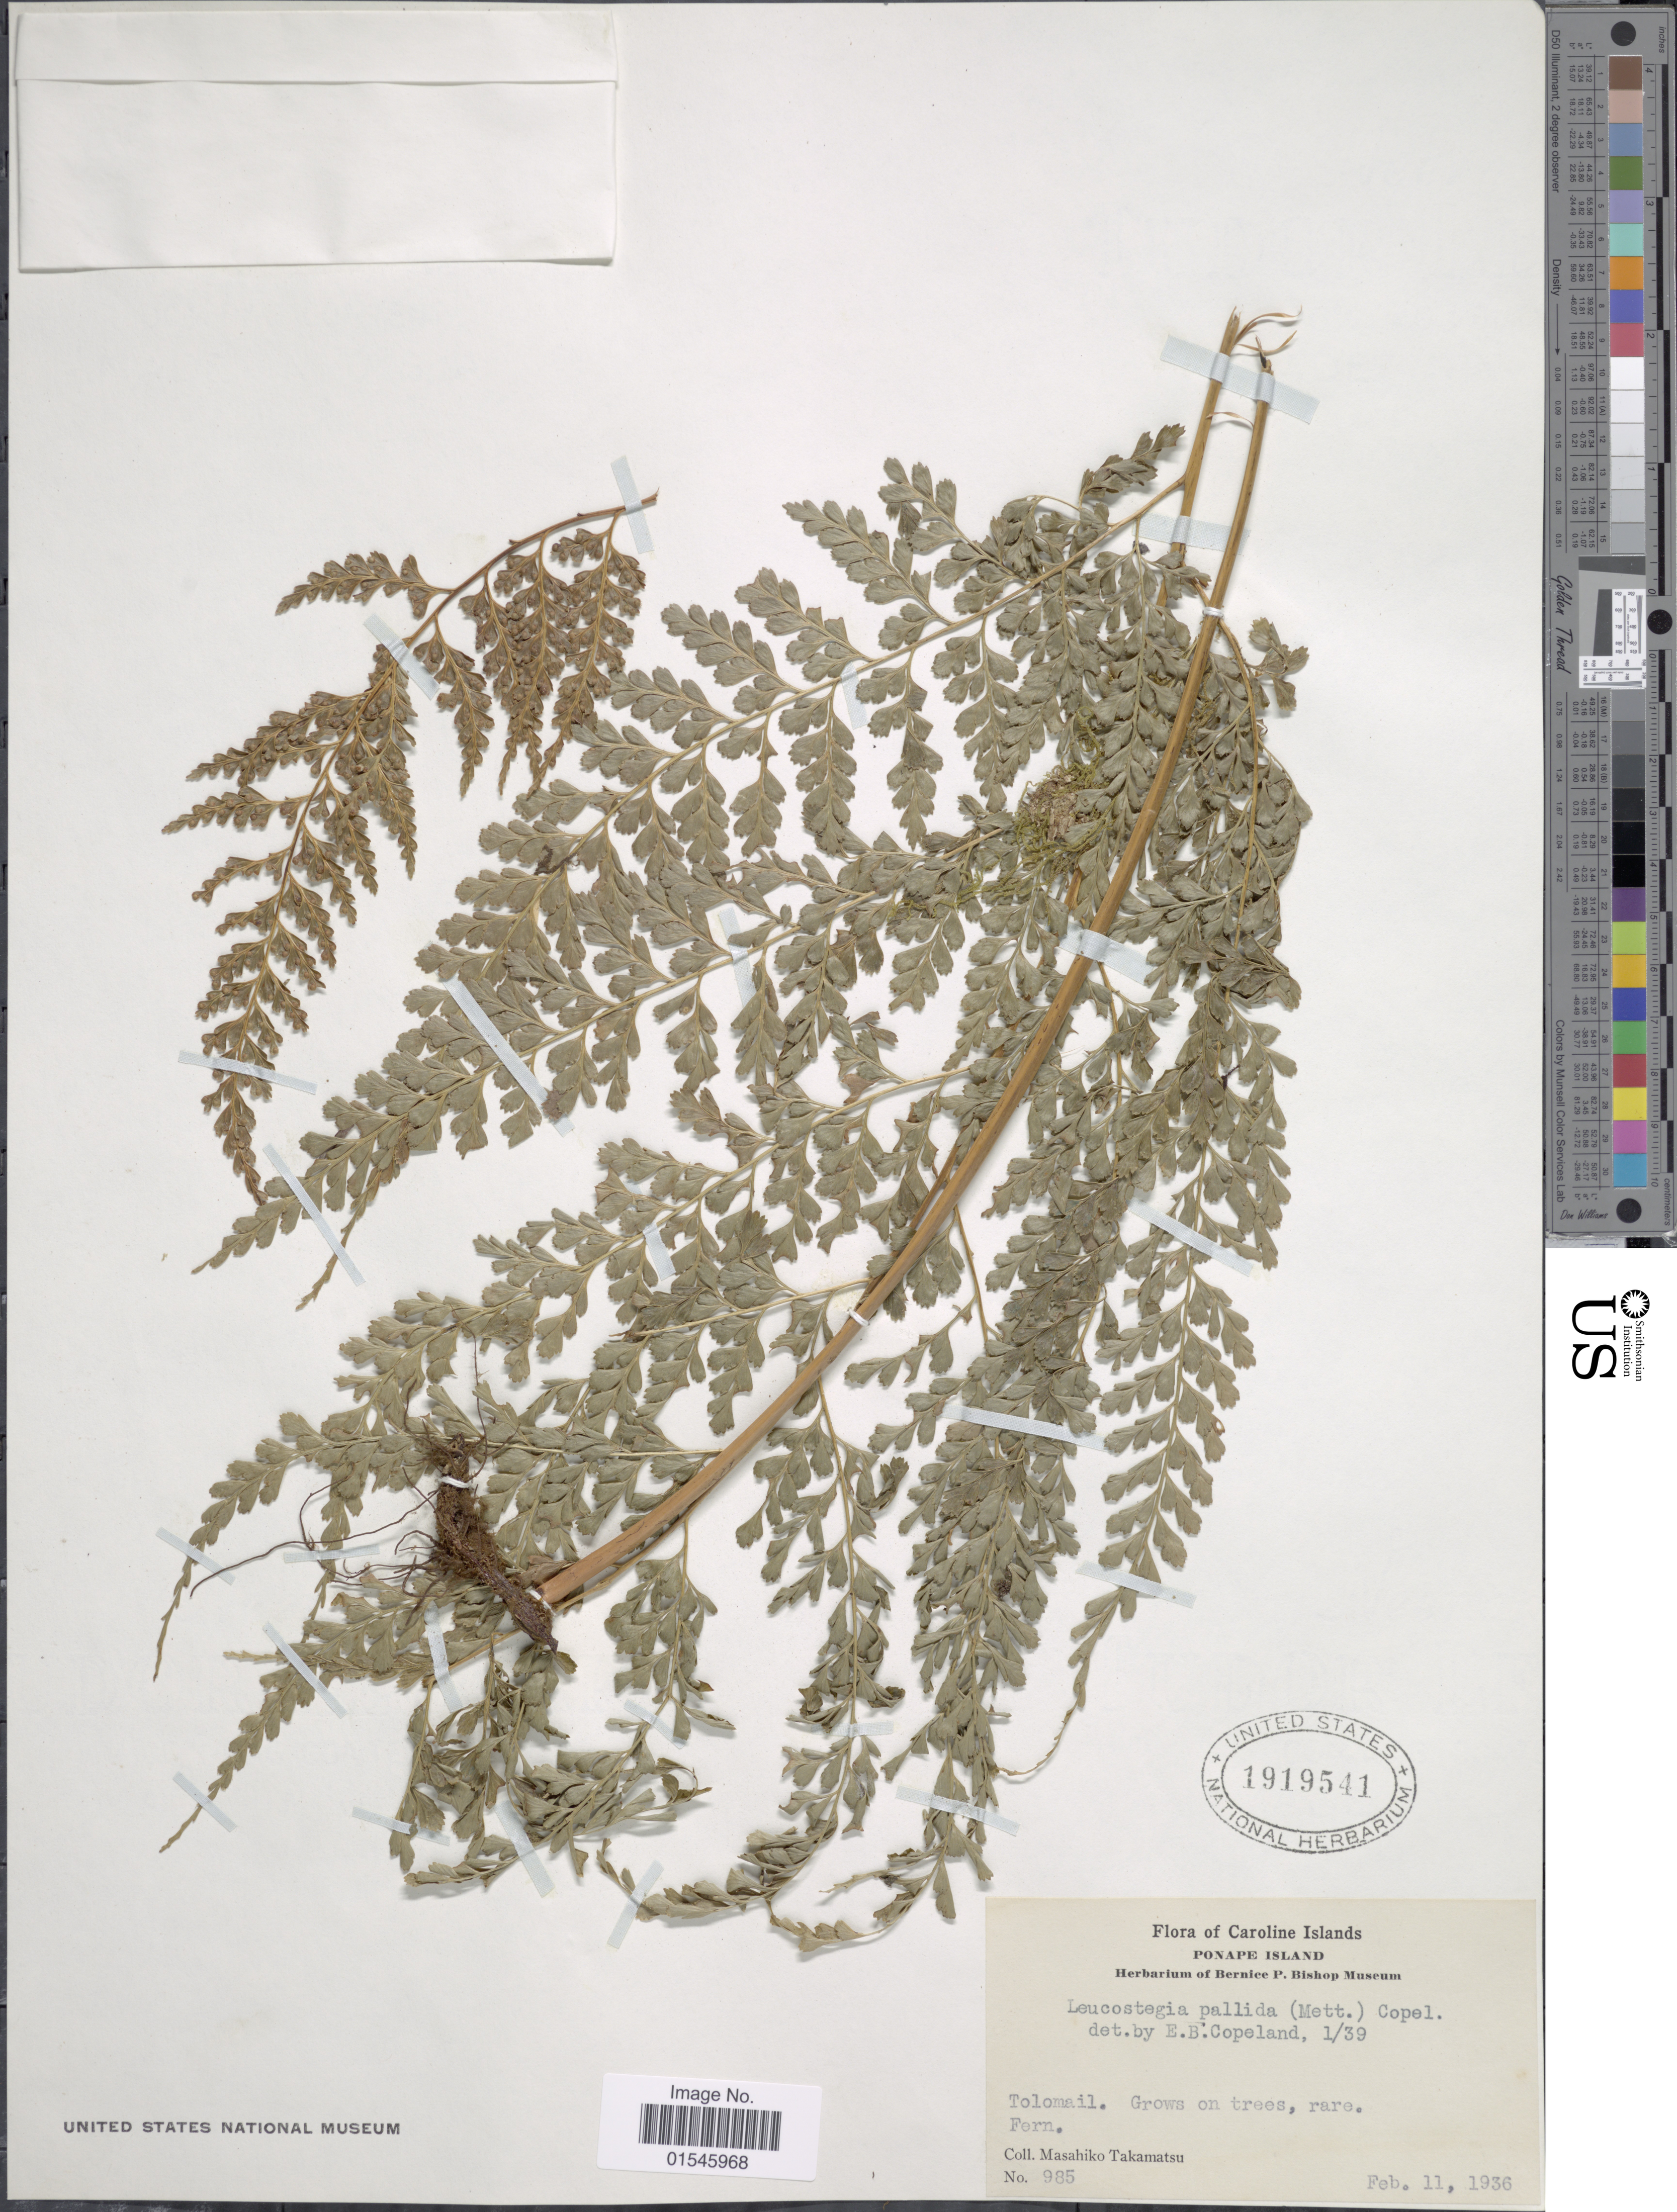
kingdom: Plantae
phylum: Tracheophyta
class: Polypodiopsida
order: Polypodiales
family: Hypodematiaceae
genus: Leucostegia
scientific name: Leucostegia pallida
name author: (Mett. ex Kuhn) Copel.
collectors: M. Takamatsu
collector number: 985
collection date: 1936-02-11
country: Micronesia, Federated States of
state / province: Pohnpei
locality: Caroline Islands, Ponape Island, Tolomail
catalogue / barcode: US 1919541